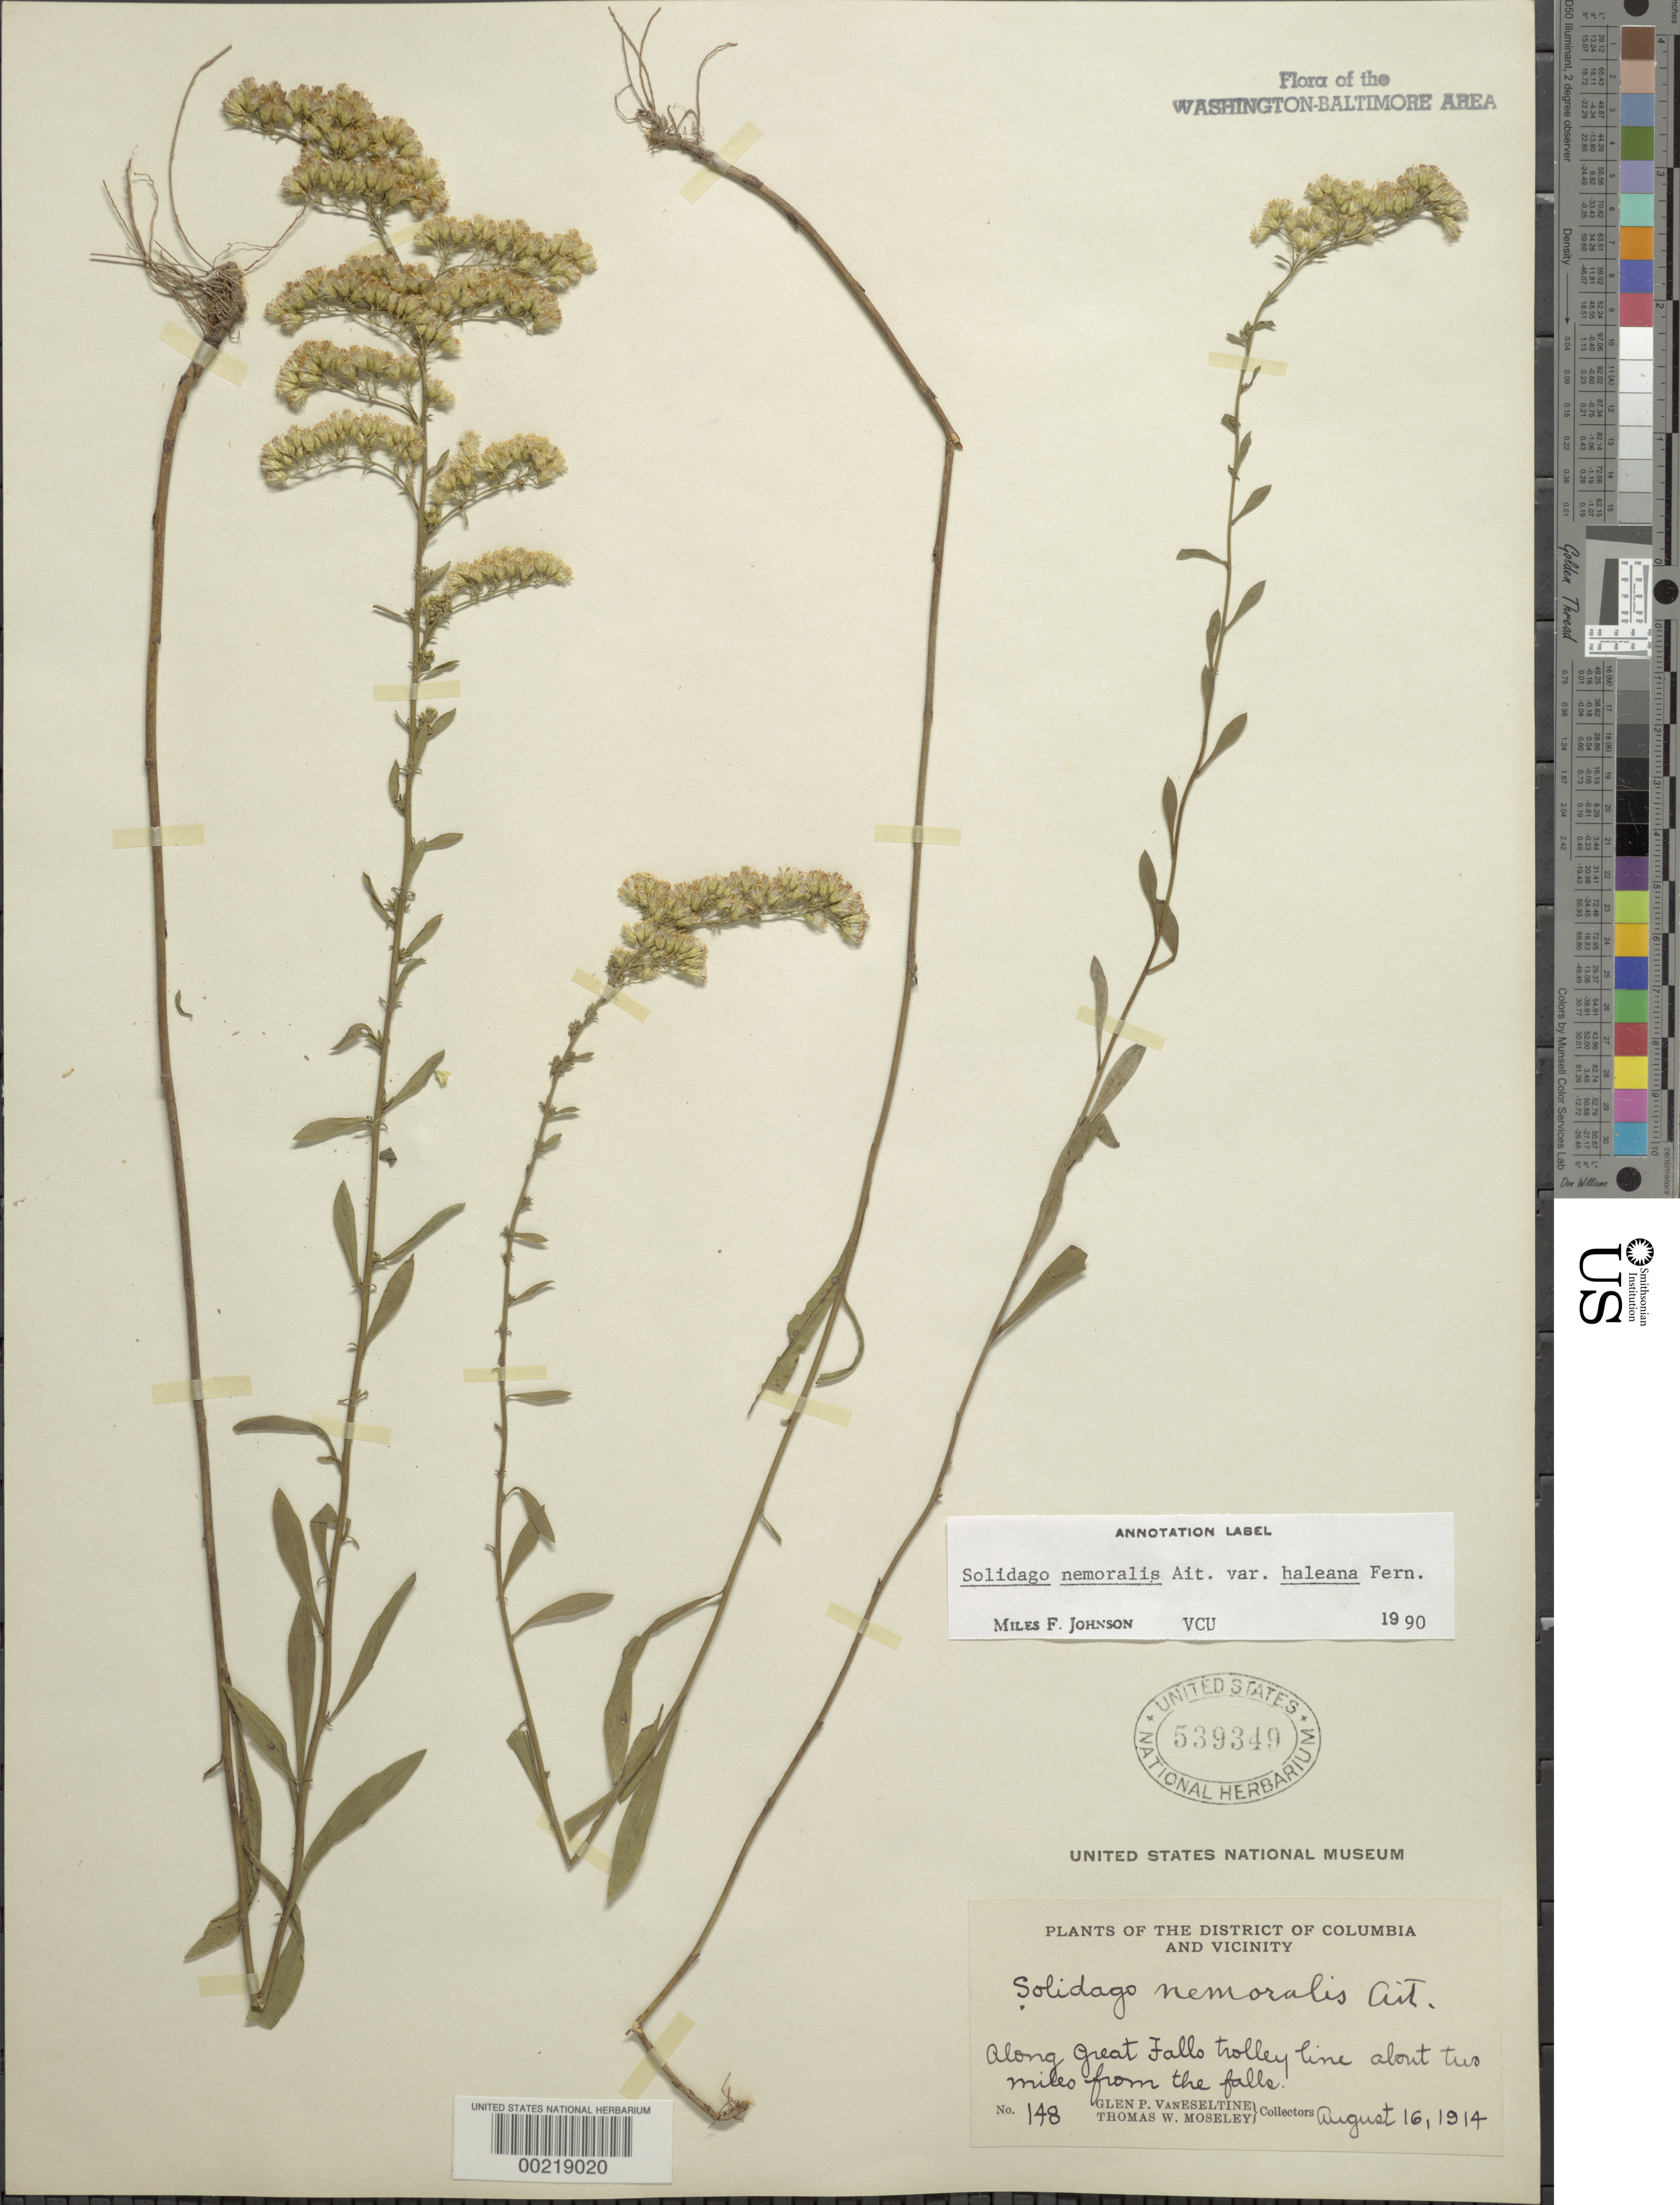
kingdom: Plantae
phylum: Tracheophyta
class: Magnoliopsida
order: Asterales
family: Asteraceae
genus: Solidago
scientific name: Solidago nemoralis var. haleana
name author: Aiton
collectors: G. P. Van Eseltine & T. Moseley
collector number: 148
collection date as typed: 16 Aug 1914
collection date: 1914-08-16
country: United States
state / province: Maryland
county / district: Montgomery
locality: Great Falls Trolley Line near Falls C. & O. Canal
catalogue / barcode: US 539349